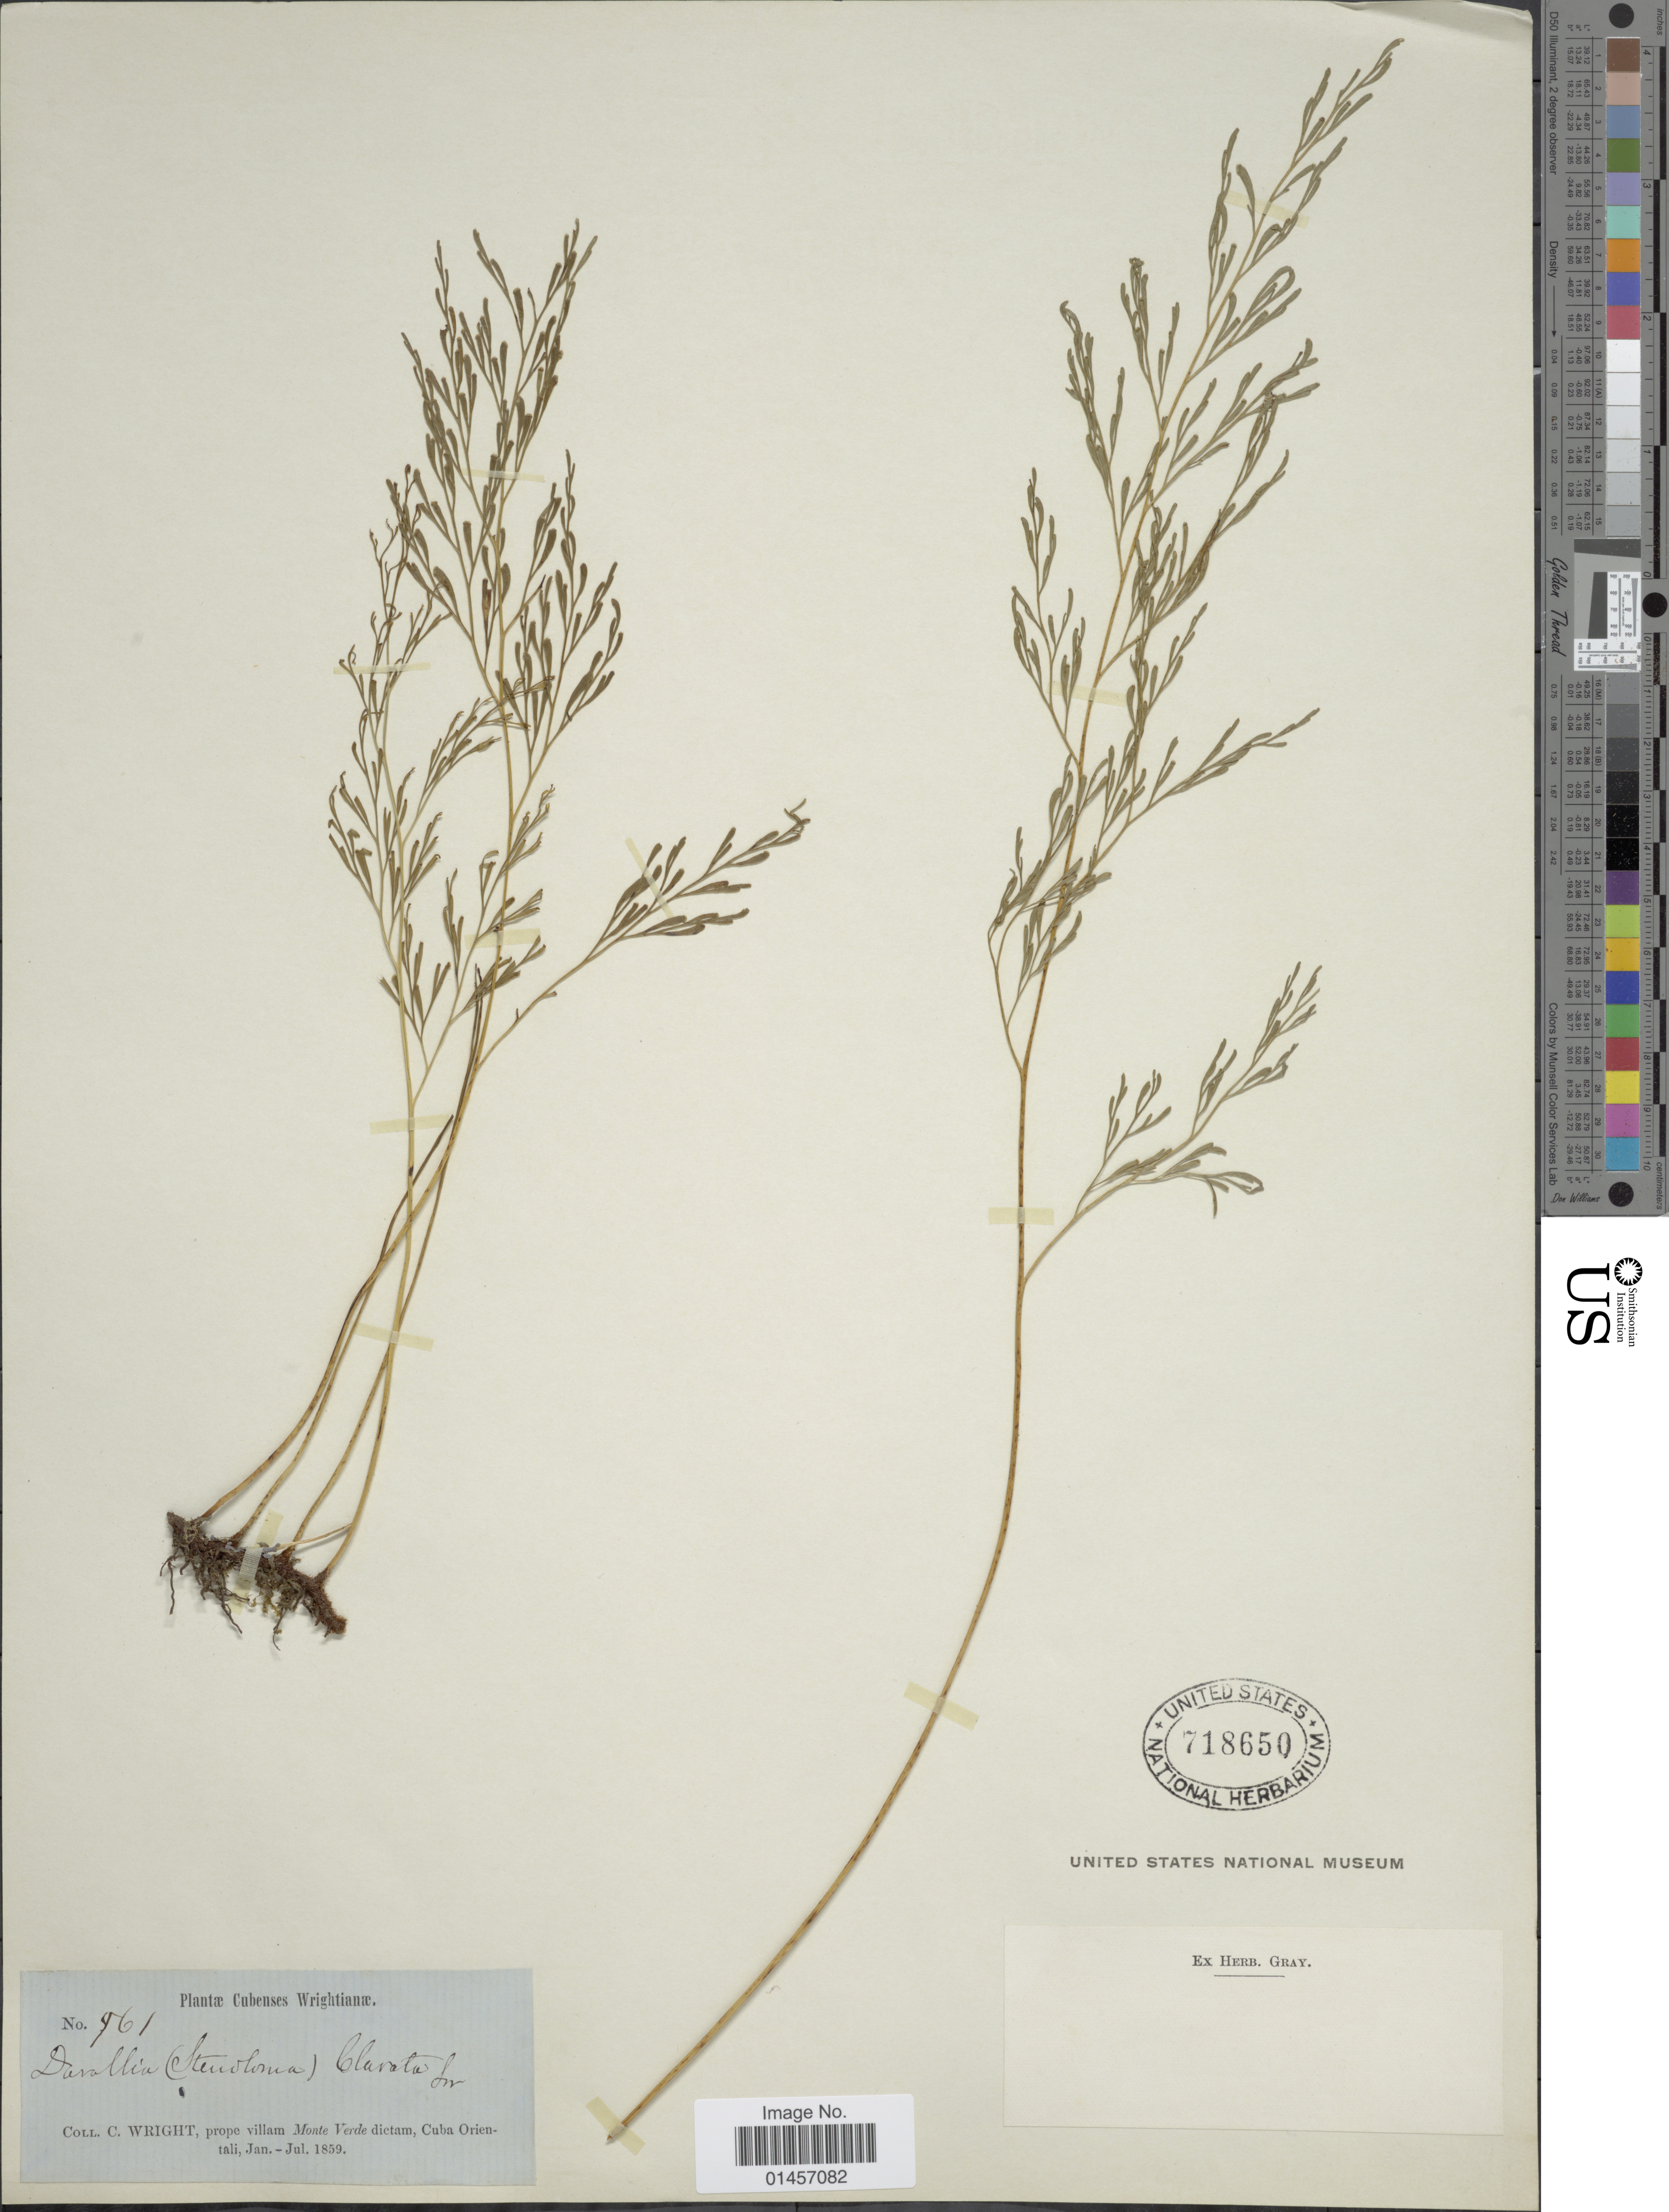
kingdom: Plantae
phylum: Tracheophyta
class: Polypodiopsida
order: Polypodiales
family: Lindsaeaceae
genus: Sphenomeris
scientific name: Sphenomeris clavata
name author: (L.) Maxon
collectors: C. Wright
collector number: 961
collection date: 1859-01/1859-07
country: Cuba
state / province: Oriente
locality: prope villam Monte Verde dictam.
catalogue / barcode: US 718650